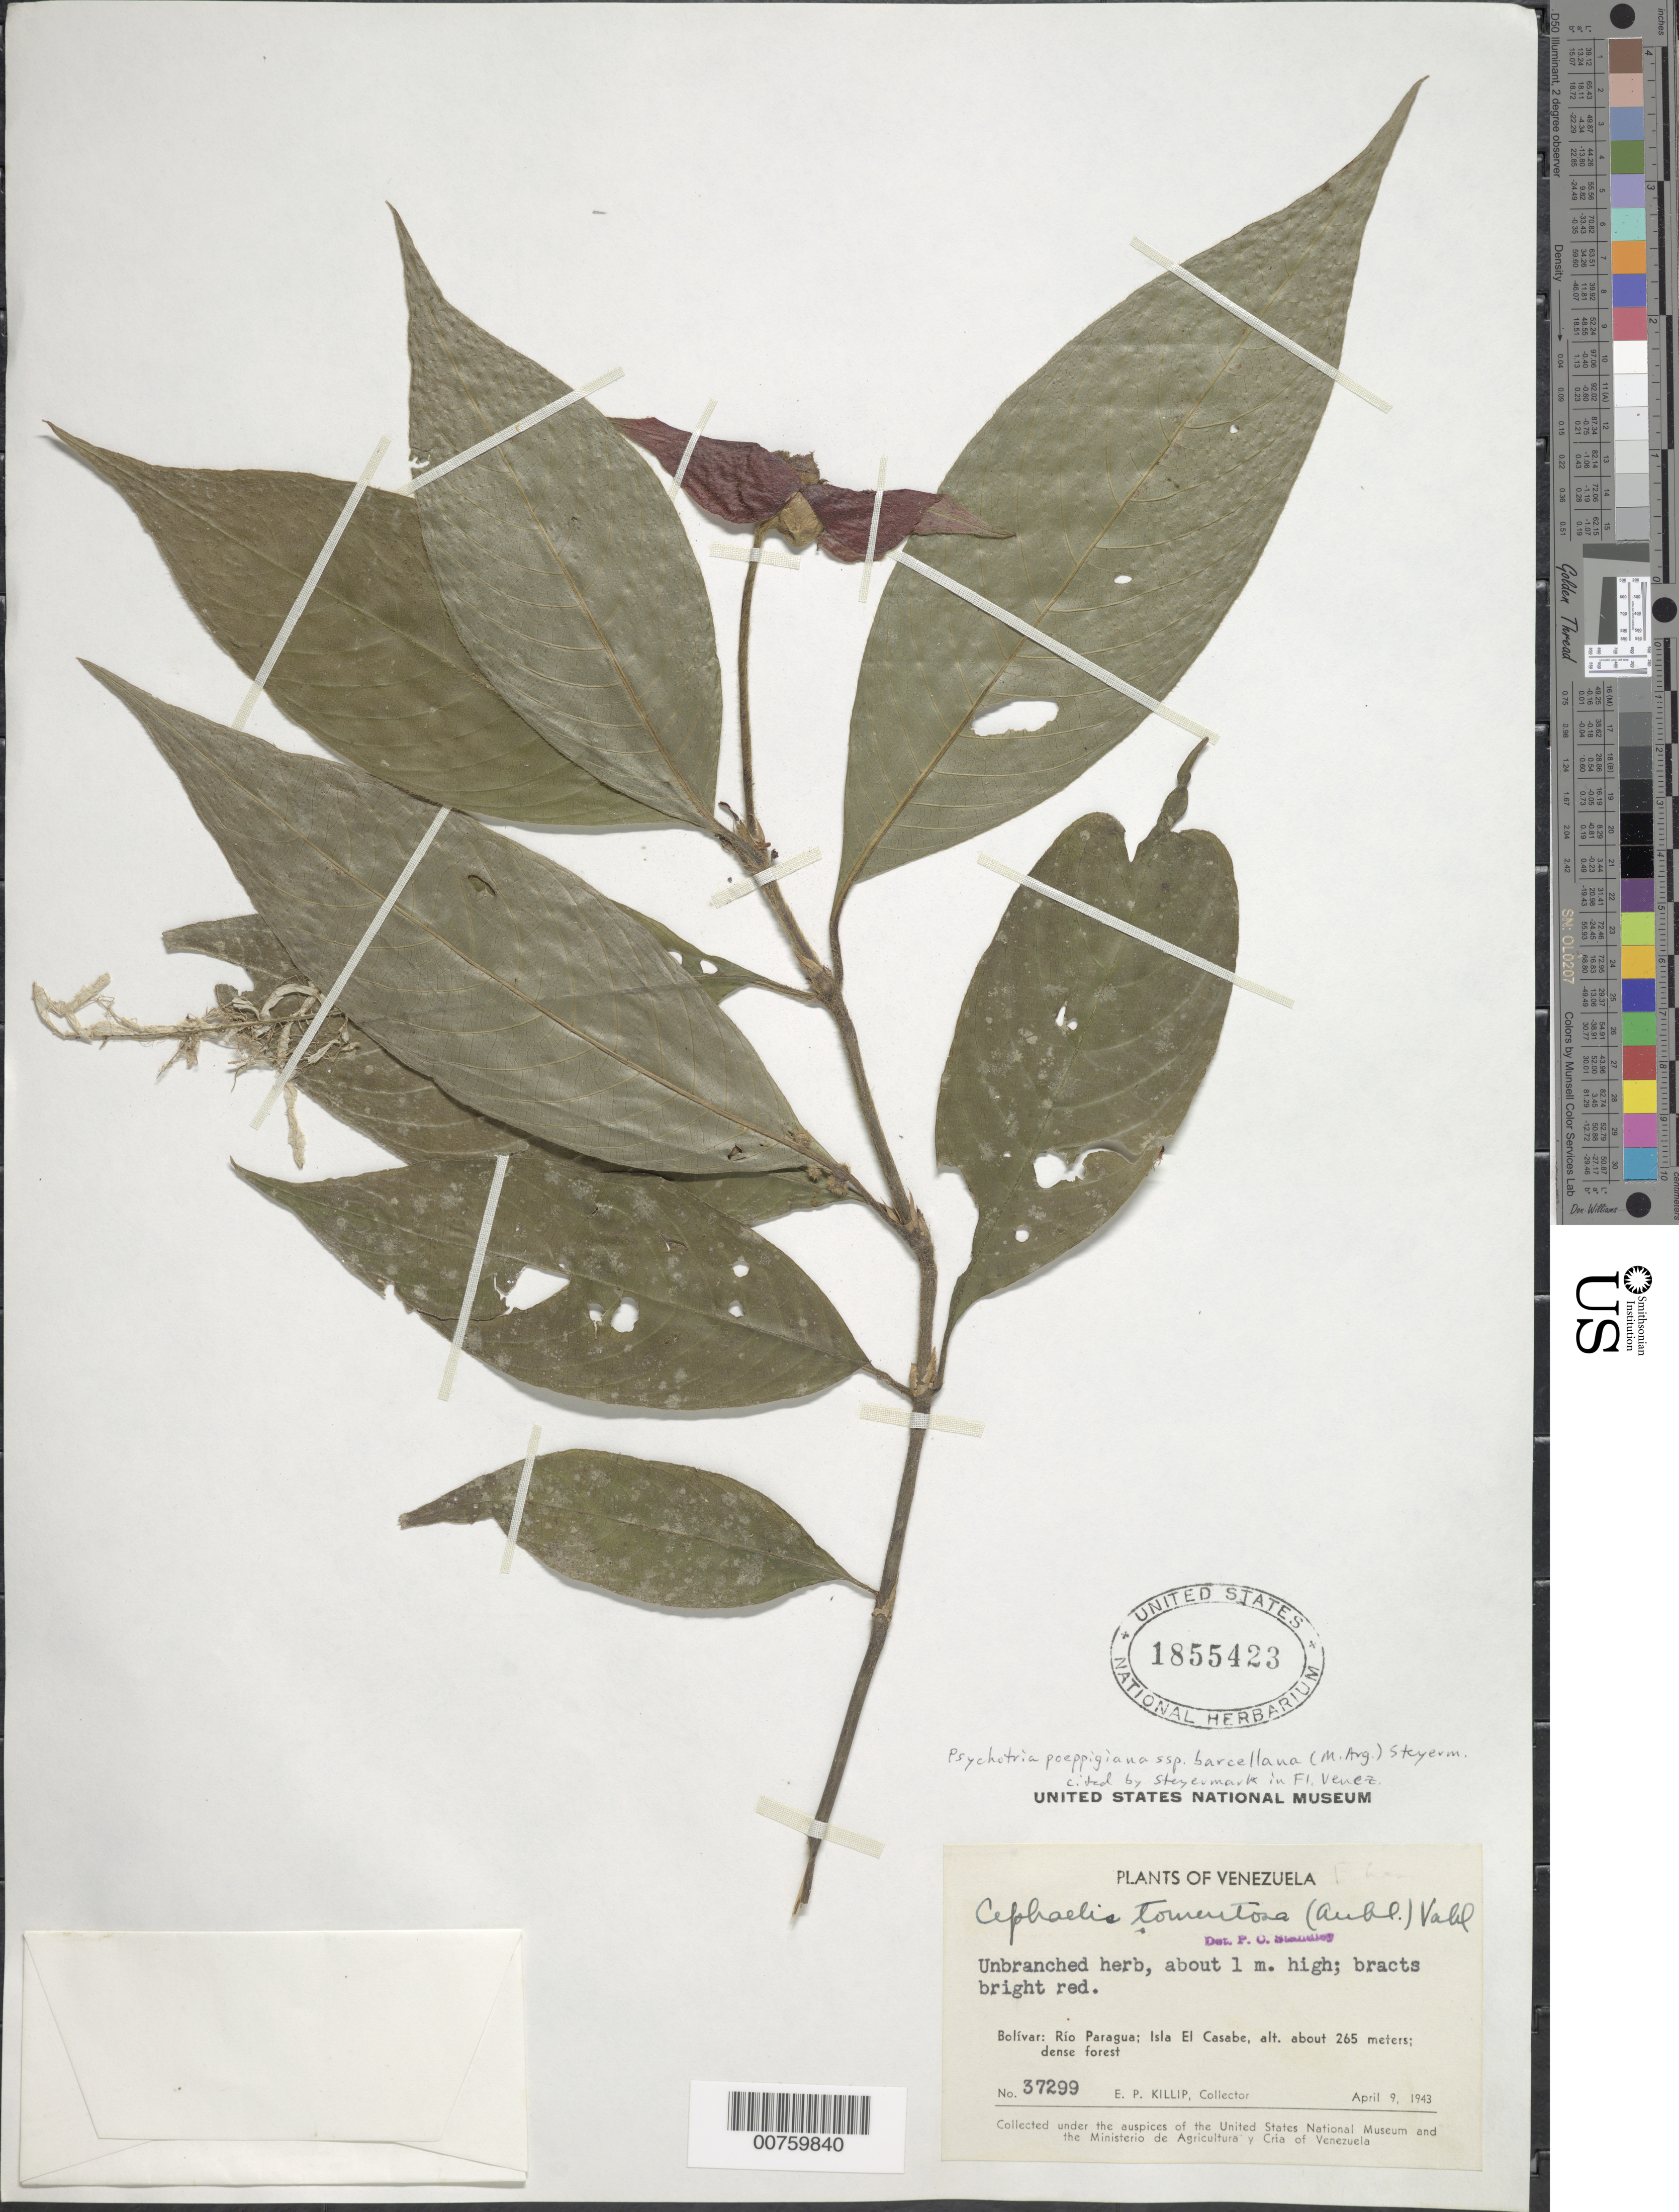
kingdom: Plantae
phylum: Tracheophyta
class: Magnoliopsida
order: Gentianales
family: Rubiaceae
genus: Psychotria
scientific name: Psychotria poeppigiana subsp. barcellana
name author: (Müll. Arg.) Steyerm.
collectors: E. P. Killip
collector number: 37299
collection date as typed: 9-Apr-43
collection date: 1943-04-09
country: Venezuela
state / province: Bolívar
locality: Río Paragua, Isla El Casabe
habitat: Dense forest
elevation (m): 265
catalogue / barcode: US 1855423